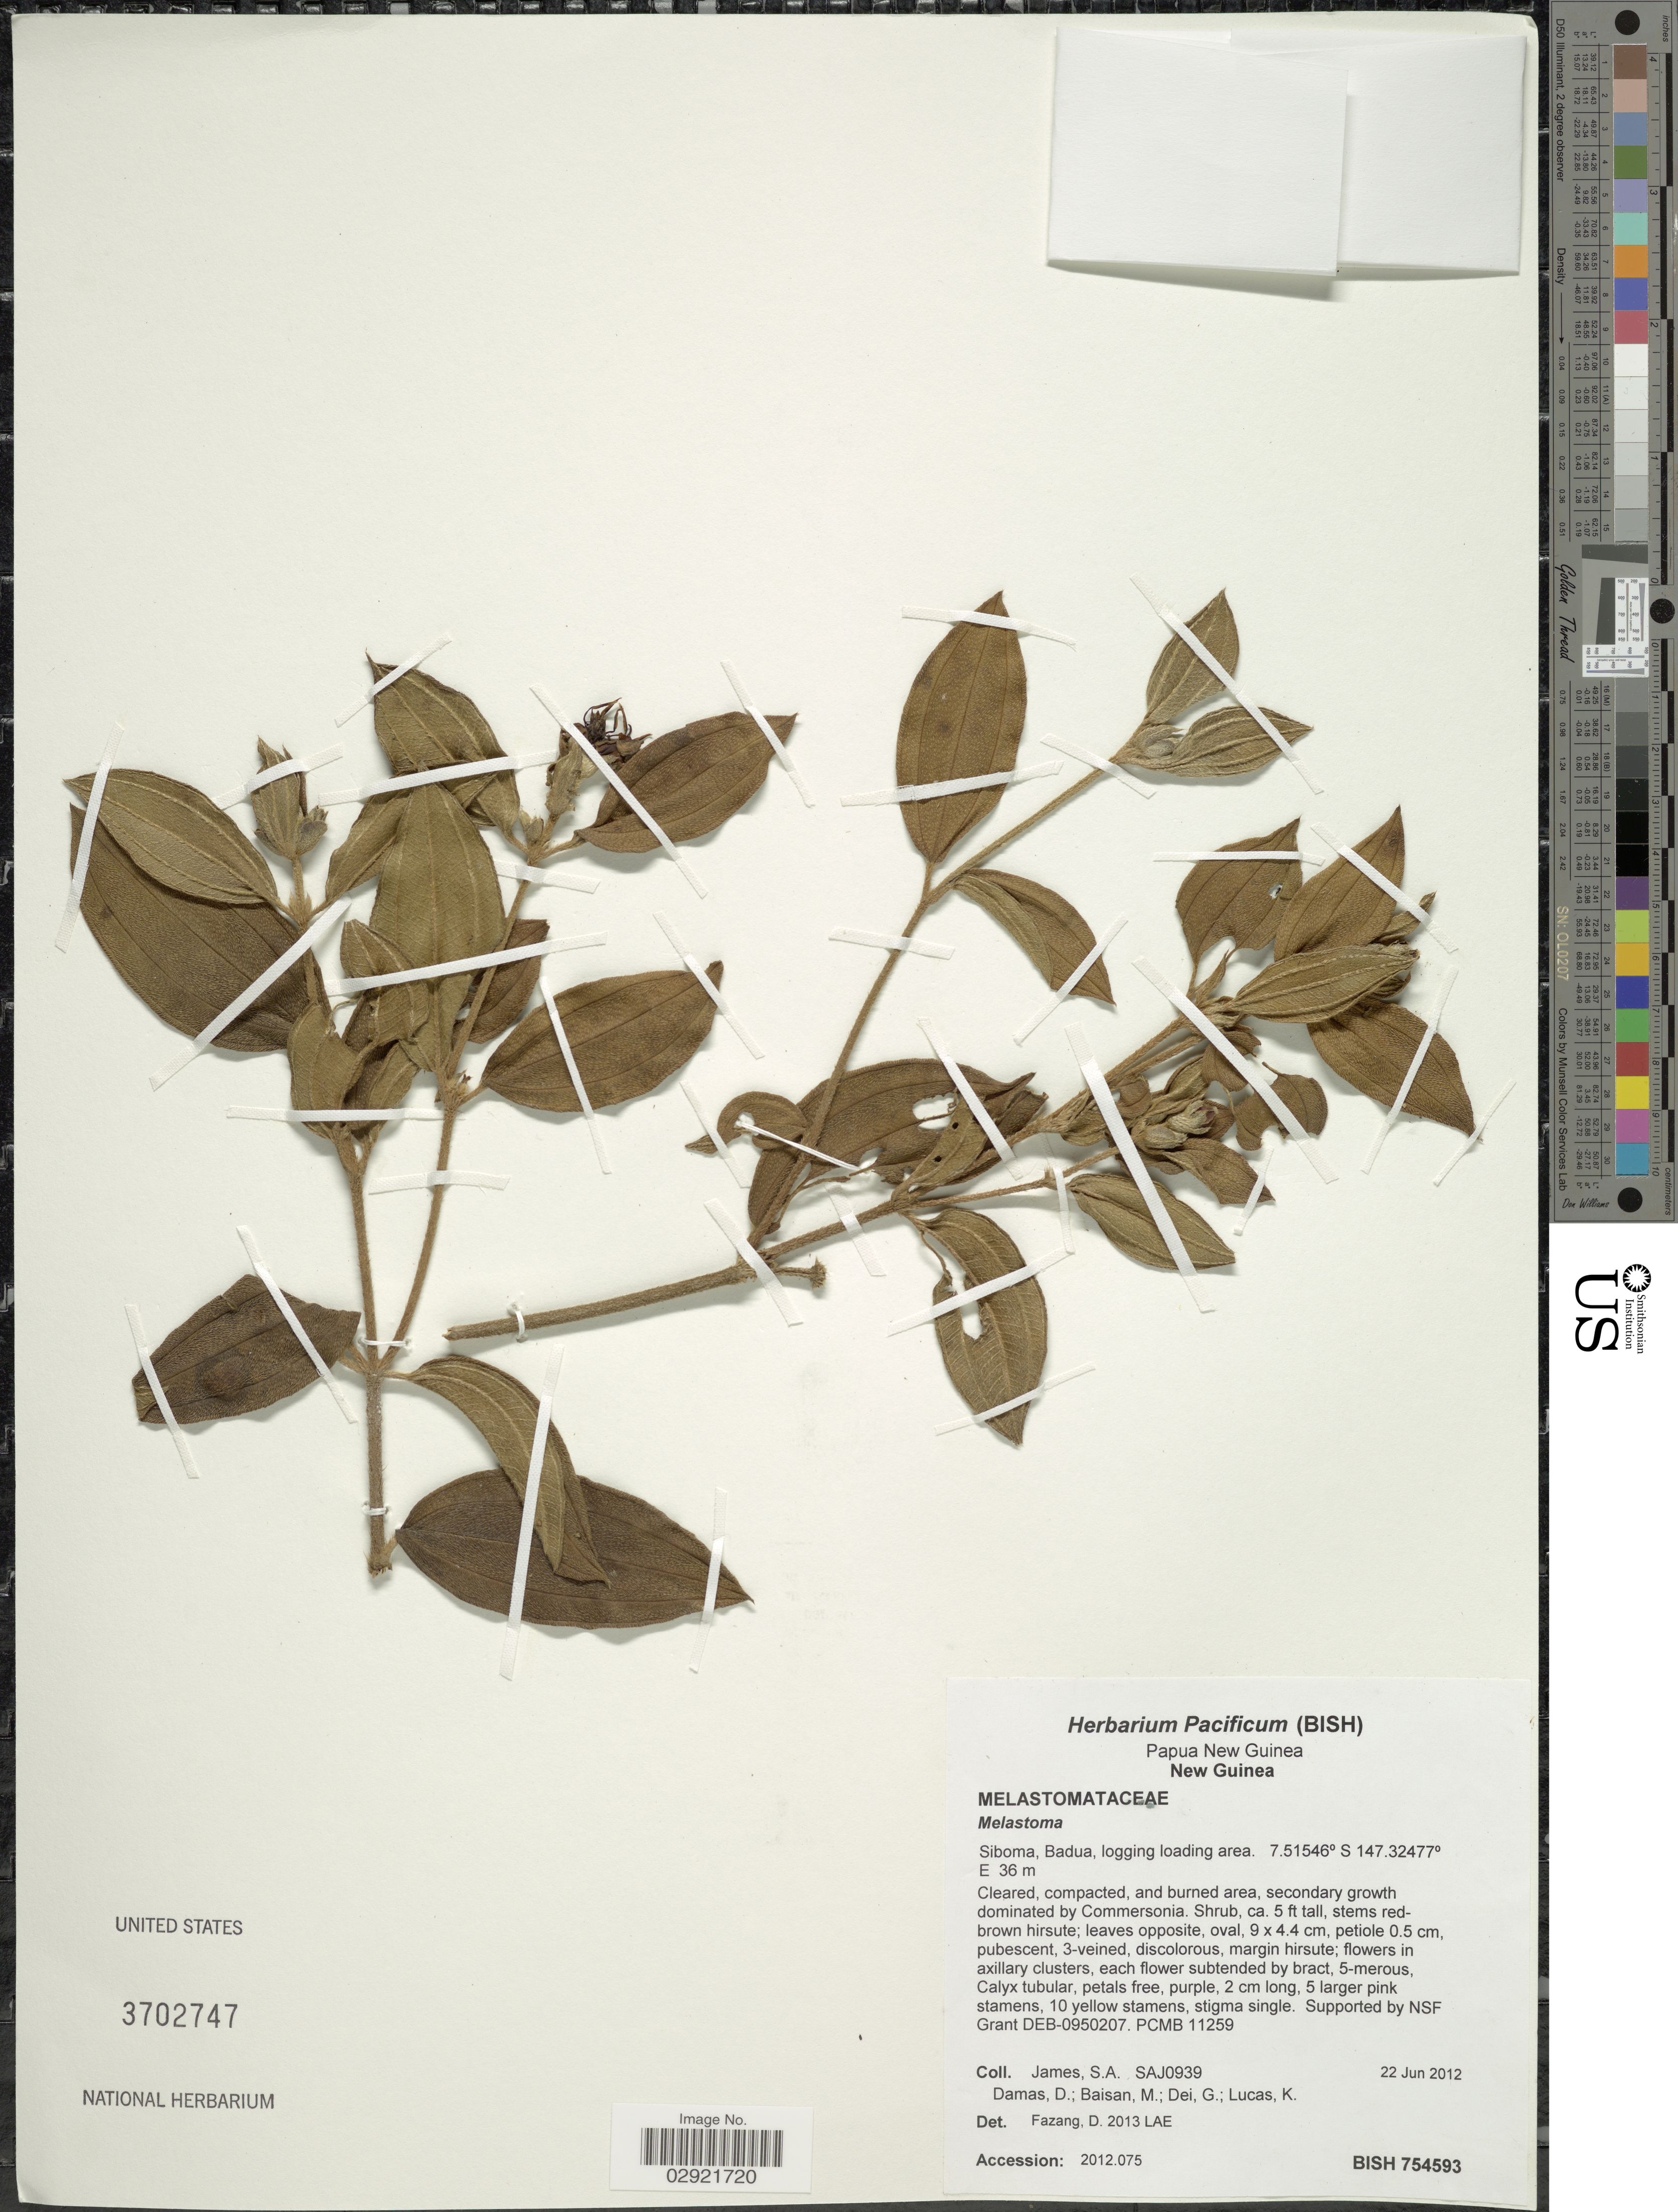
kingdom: Plantae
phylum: Tracheophyta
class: Magnoliopsida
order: Myrtales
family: Melastomataceae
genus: Melastoma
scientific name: Melastoma sp.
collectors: S. James, D. Damas, M. Baisan, G. Dei & K. Lucas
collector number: SAJA0939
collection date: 2012-06-22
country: Papua New Guinea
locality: New Guinea. Siboma, Badua, logging loading area.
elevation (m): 36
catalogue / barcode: US 3702747